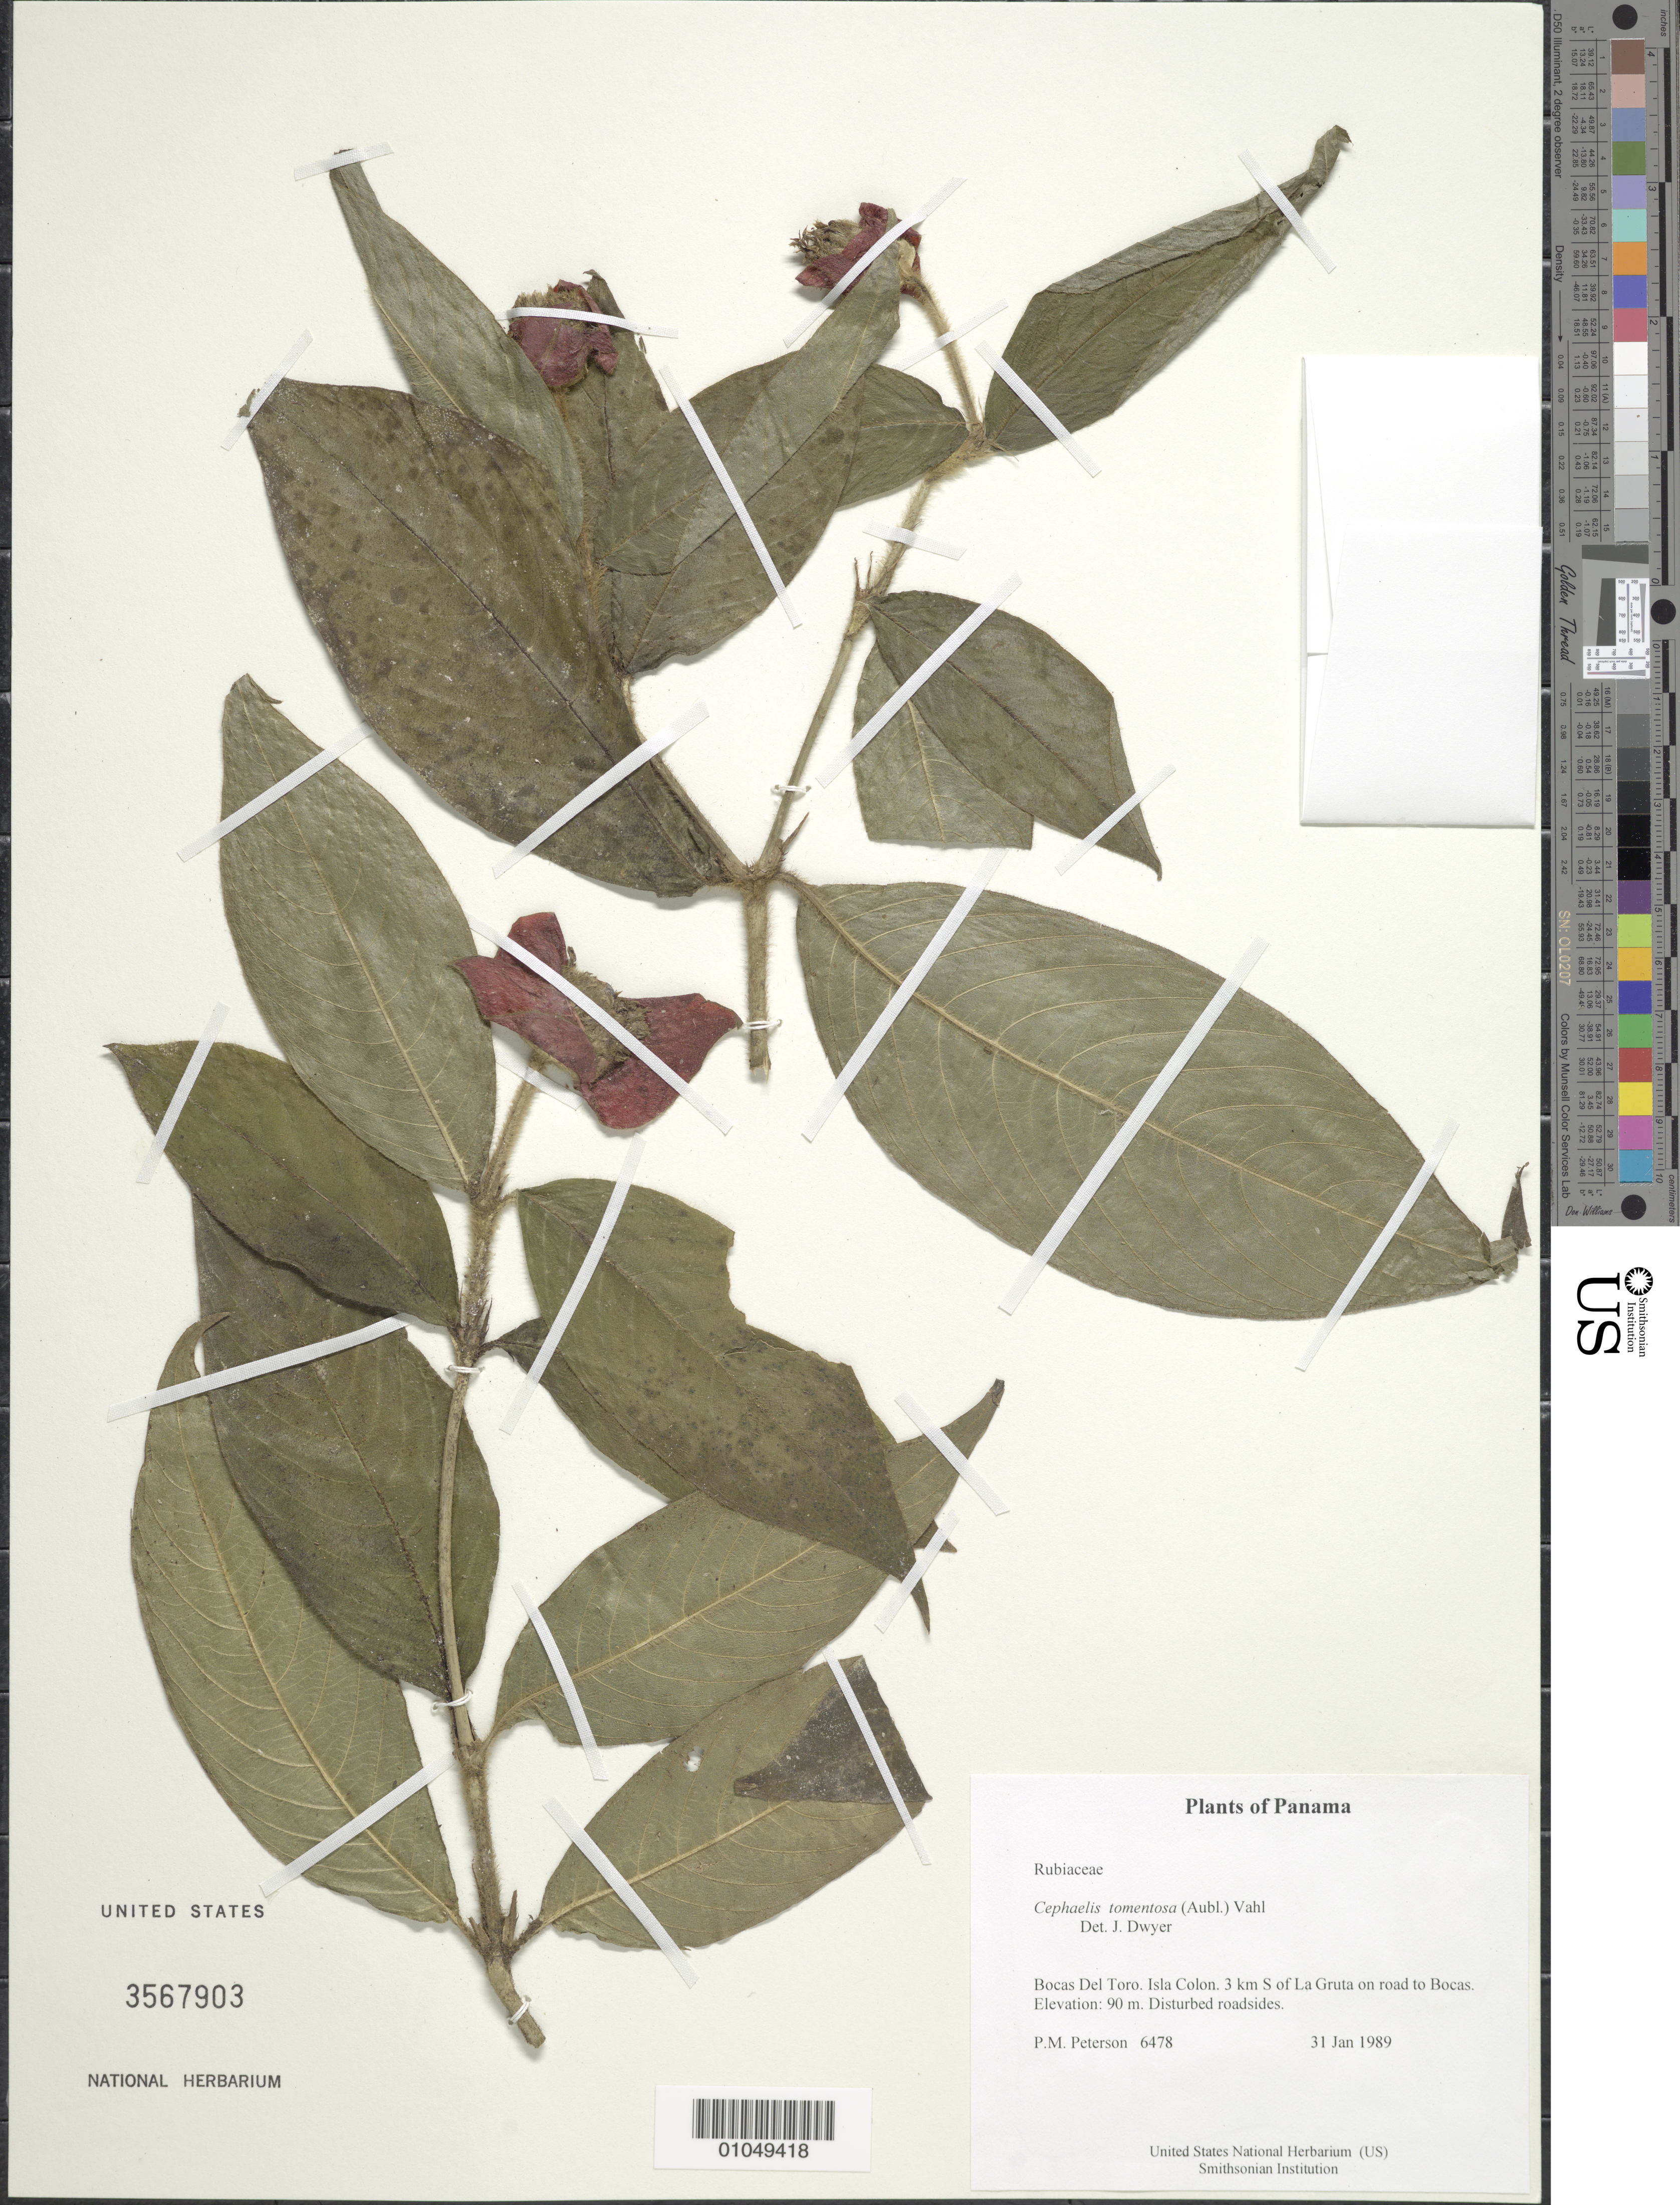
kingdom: Plantae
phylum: Tracheophyta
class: Magnoliopsida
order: Gentianales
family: Rubiaceae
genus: Cephaelis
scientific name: Cephaelis tomentosa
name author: (Aubl.) Vahl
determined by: Dwyer, J.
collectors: P. M. Peterson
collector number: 06478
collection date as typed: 31 Jan 1989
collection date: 1989-01-31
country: Panama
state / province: Bocas del Toro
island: Colón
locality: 3 km S of La Gruta on road to Bocas.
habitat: Disturbed roadsides.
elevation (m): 90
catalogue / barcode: US 3567903